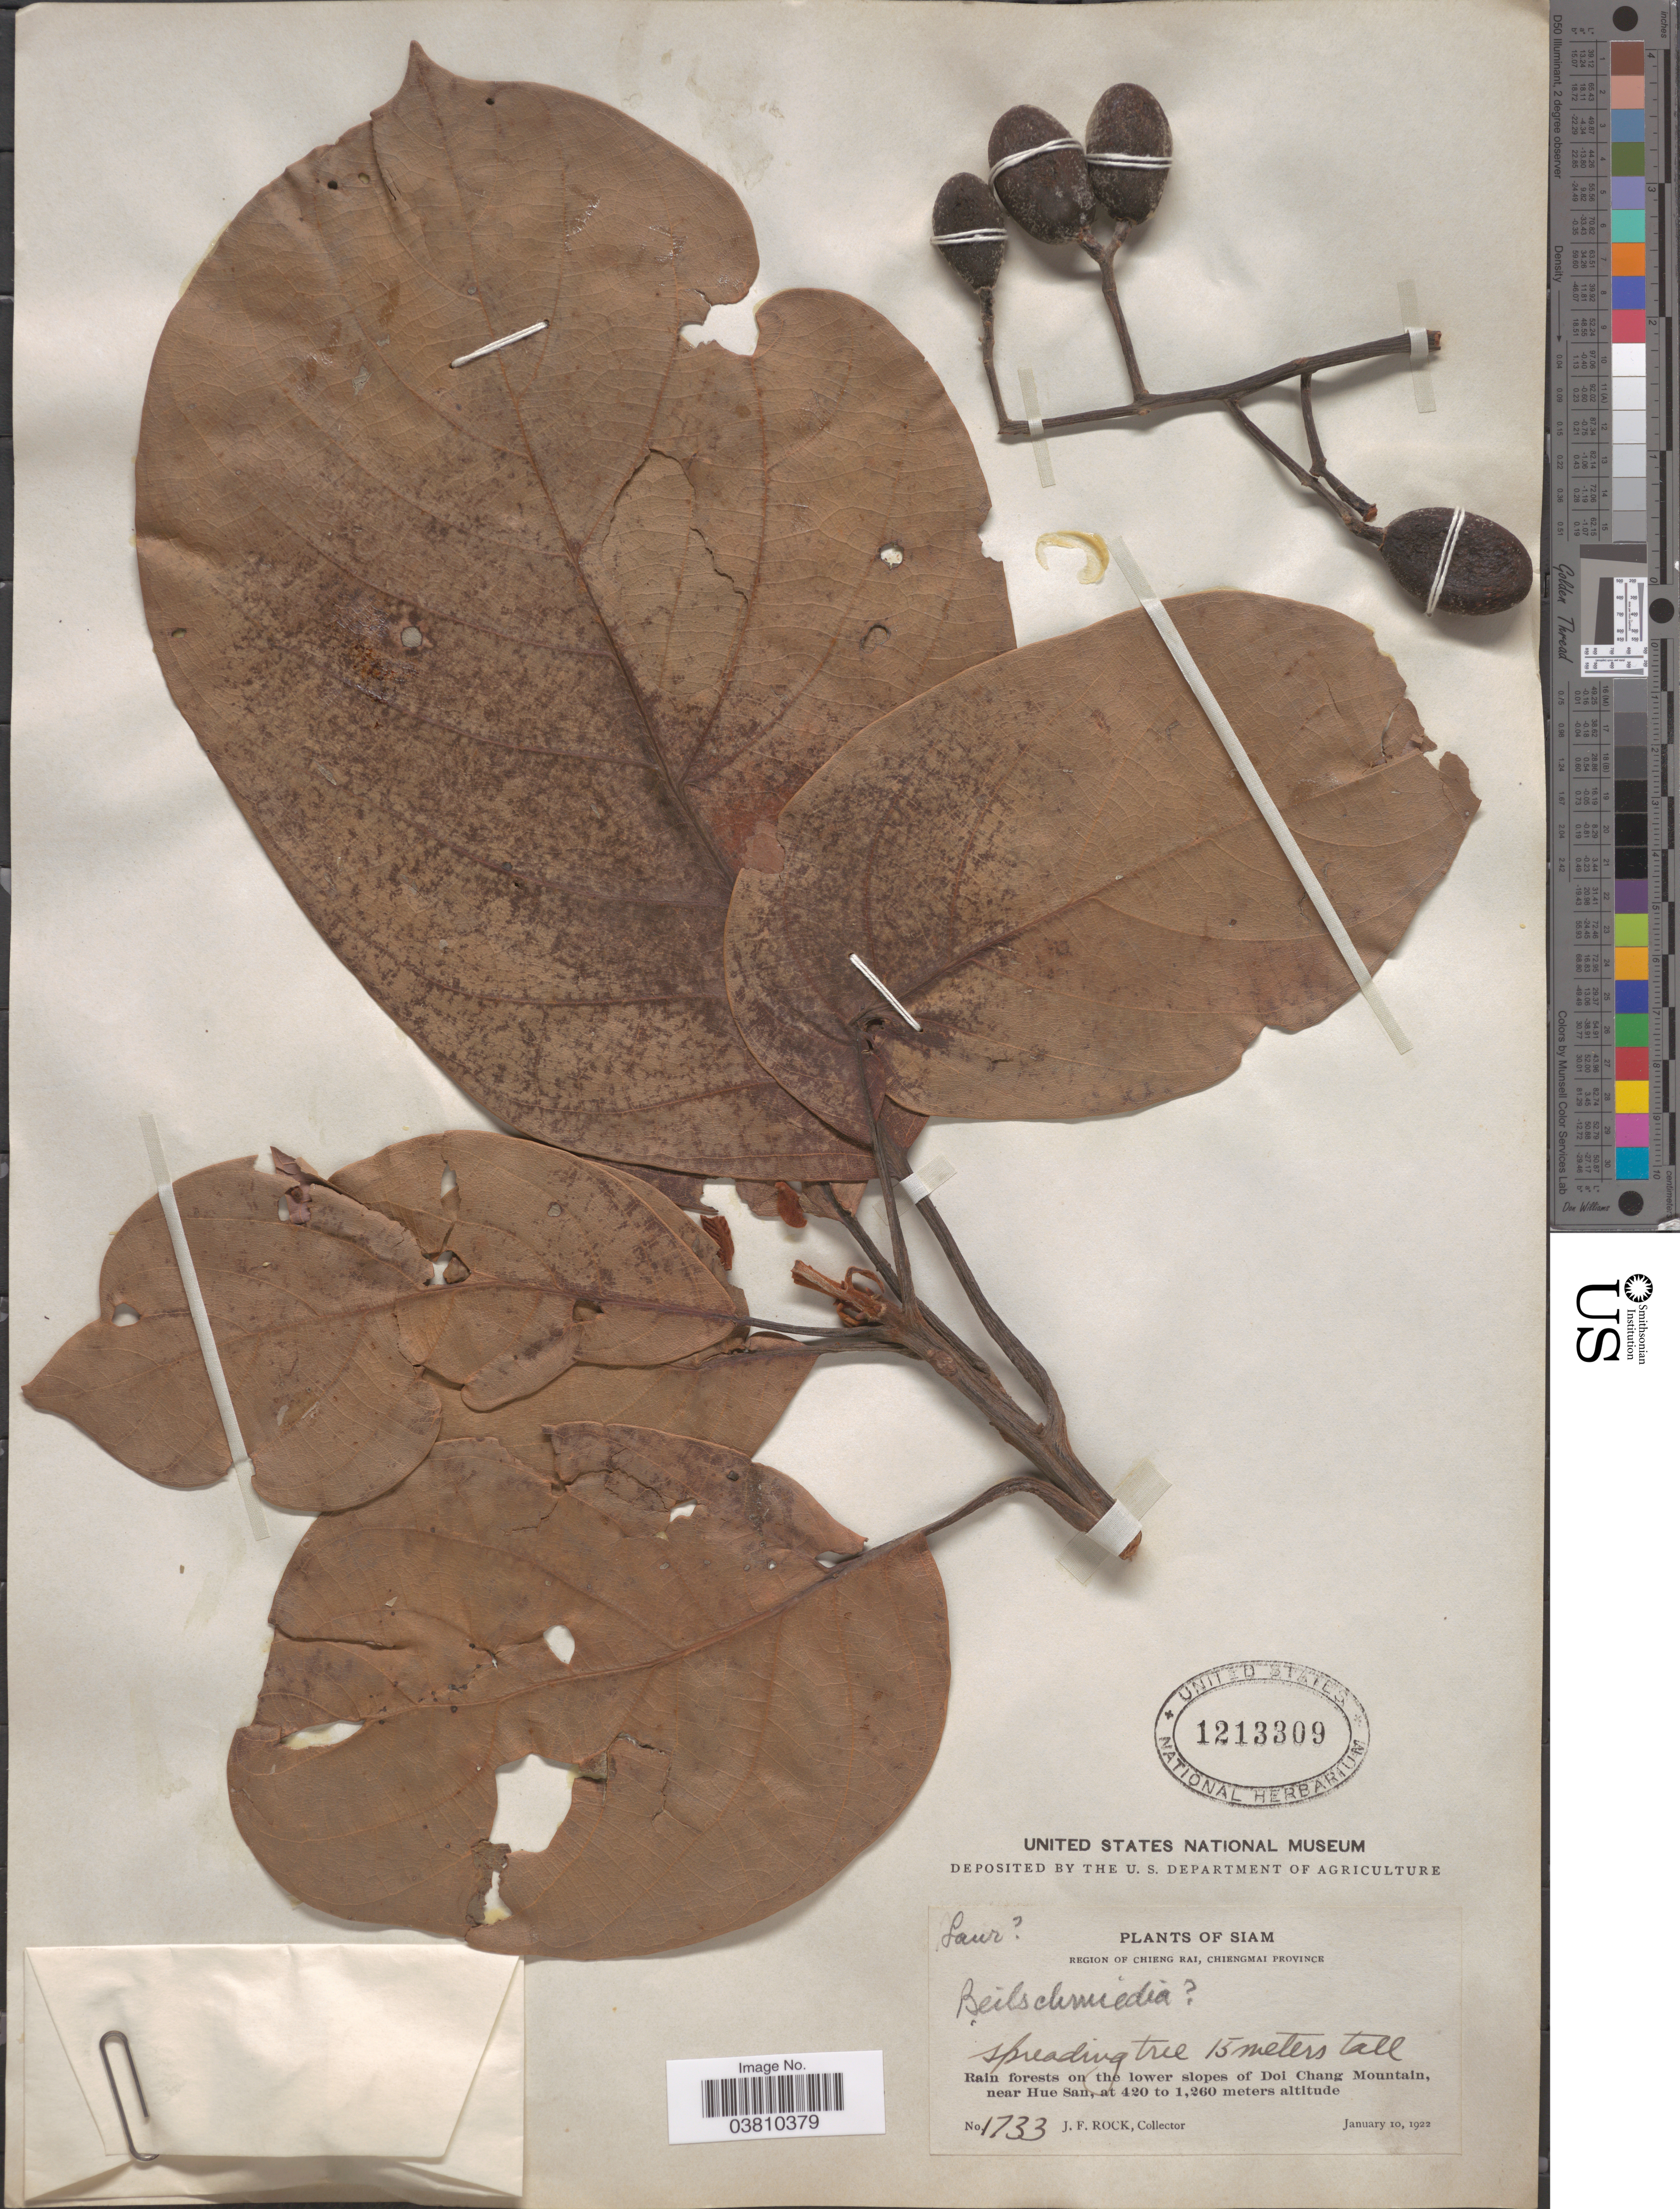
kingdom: Plantae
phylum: Tracheophyta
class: Magnoliopsida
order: Laurales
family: Lauraceae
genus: Beilschmiedia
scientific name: Beilschmiedia sp.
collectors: J. Rock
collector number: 1733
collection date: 1922-01-10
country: Thailand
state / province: Chiang Mai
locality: Siam. Region of Chieng Rai, Chiengmai Province. Rain forests on the lower slopes of Doi Chang Mountain, near Hue San.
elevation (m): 420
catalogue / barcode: US 1213309